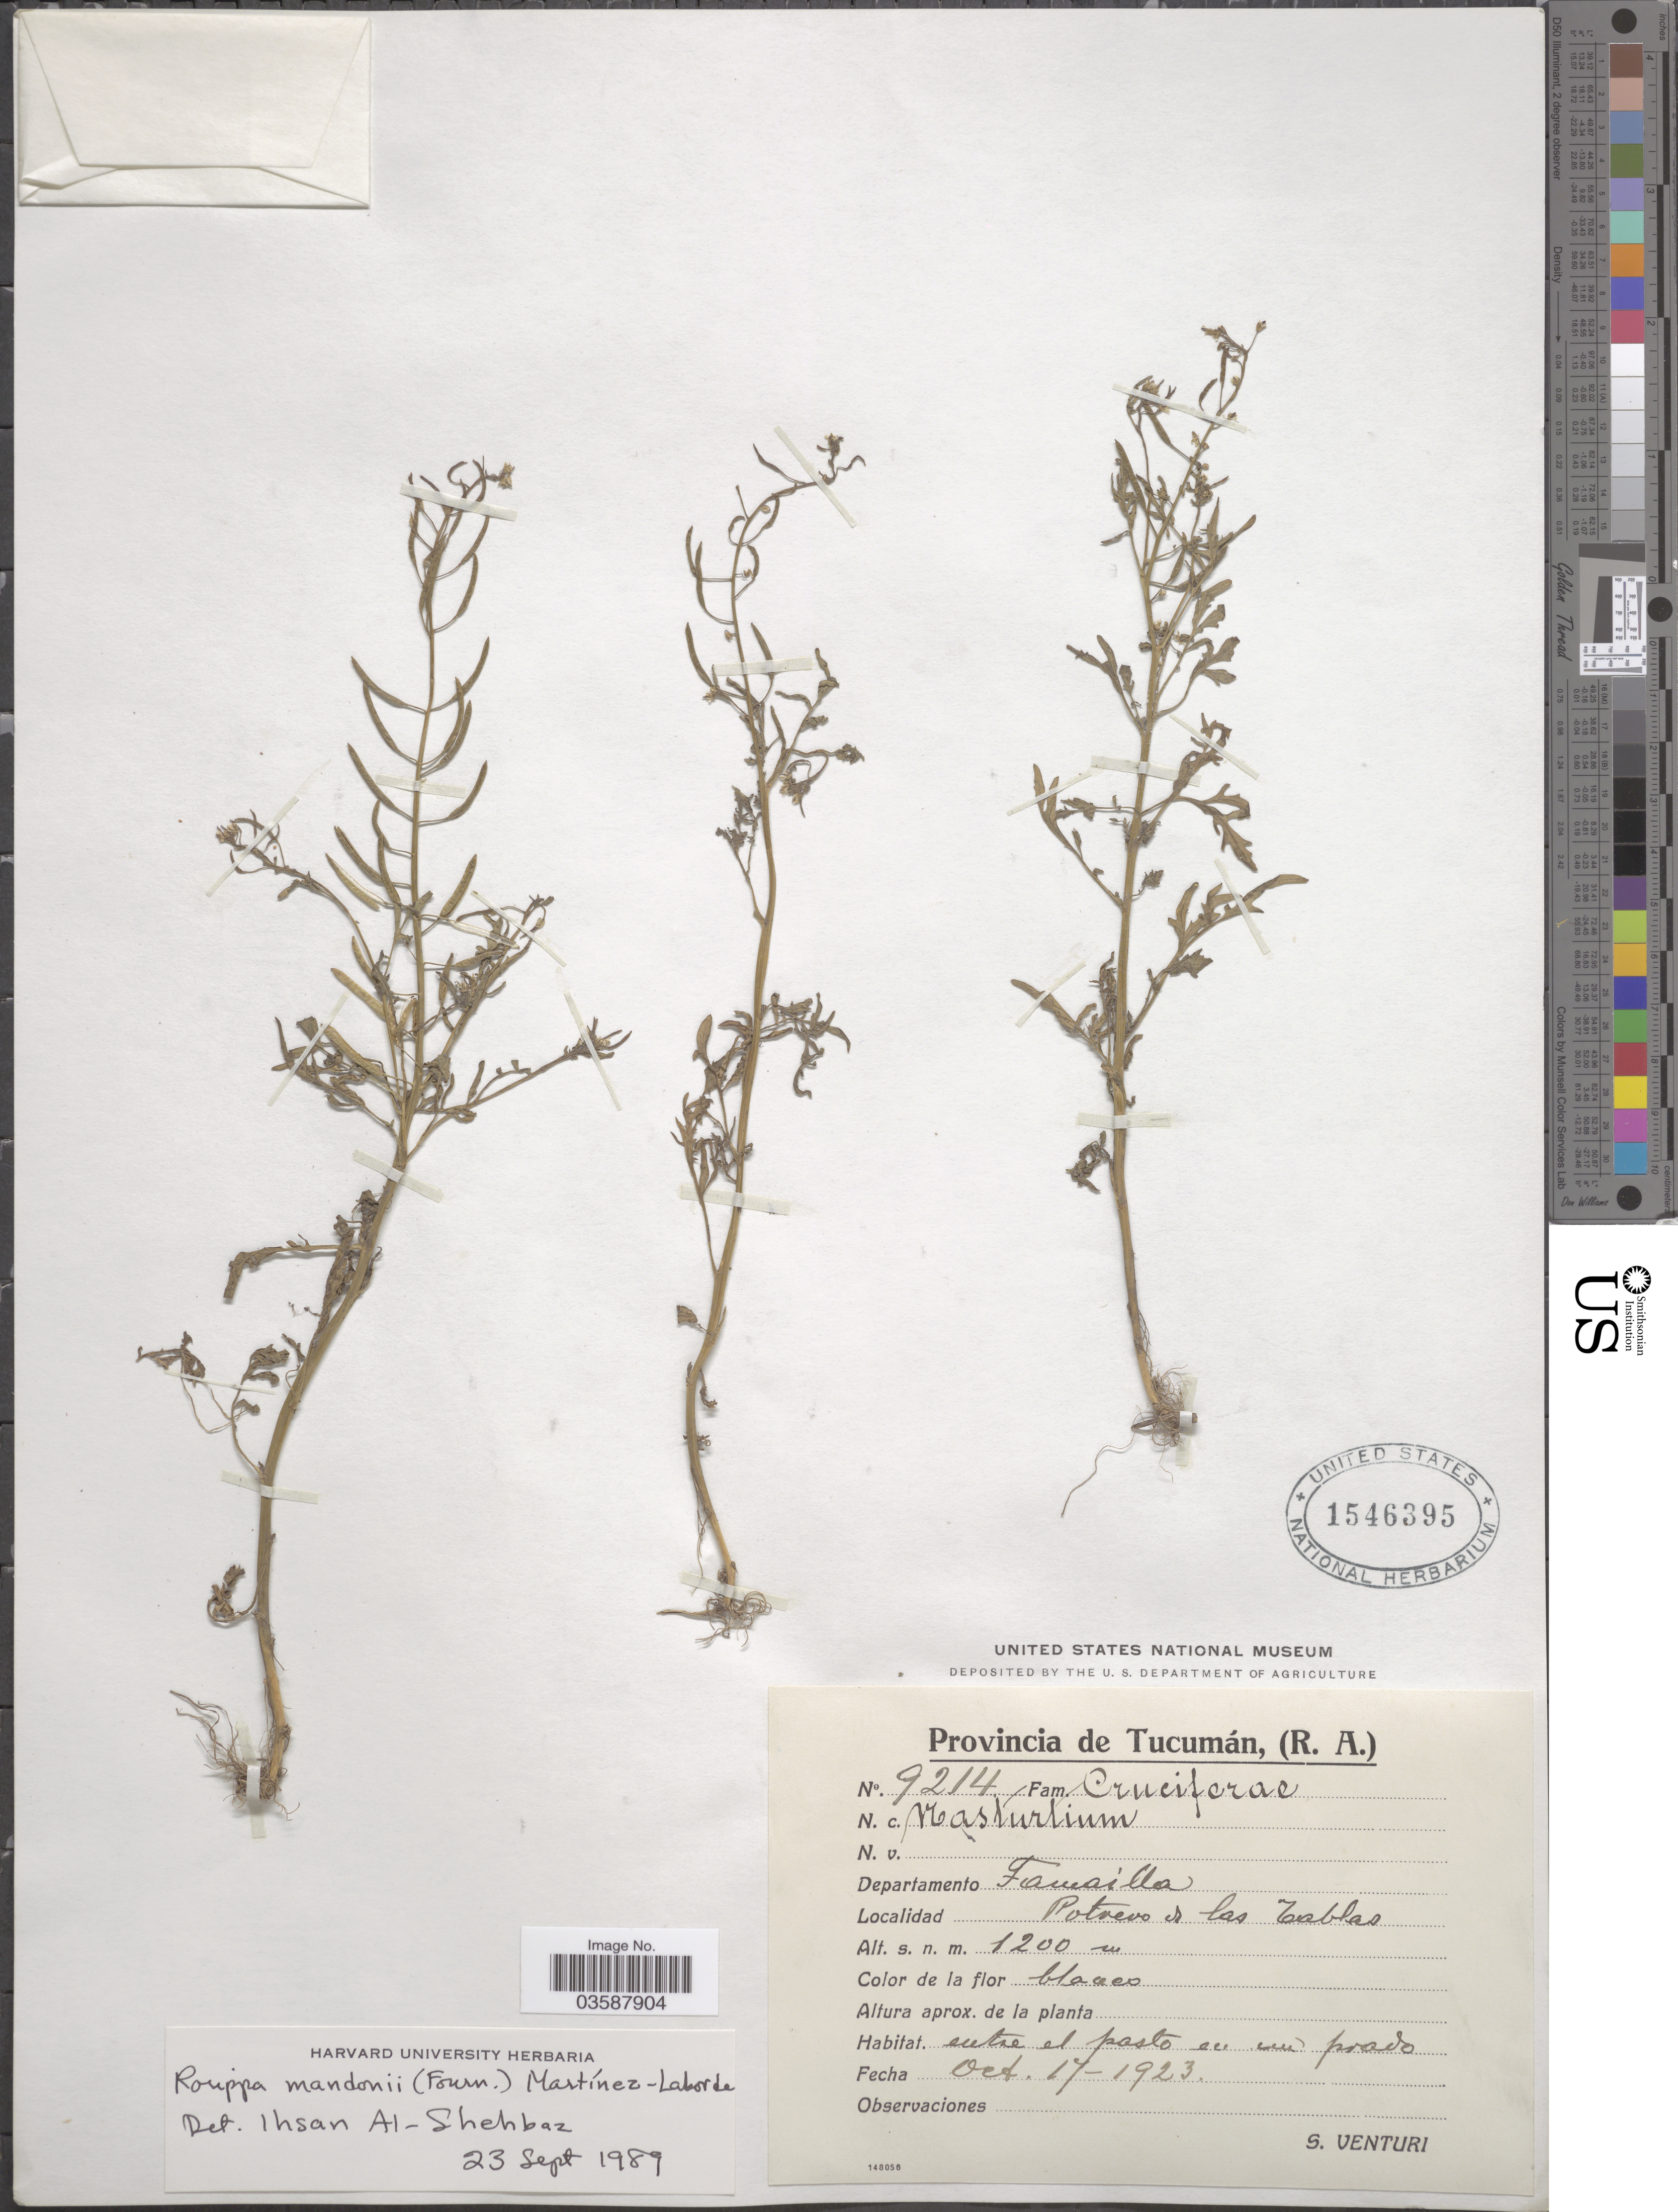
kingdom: Plantae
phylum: Tracheophyta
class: Magnoliopsida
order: Brassicales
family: Brassicaceae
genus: Rorippa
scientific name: Rorippa mandonii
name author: (E. Fourn.) Martinez-Laborde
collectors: S. Venturi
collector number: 9214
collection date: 1923-10-17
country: Argentina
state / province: Tucuman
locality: Departamento Famailla, Potrero de las Tablas.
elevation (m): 1200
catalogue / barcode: US 1546395